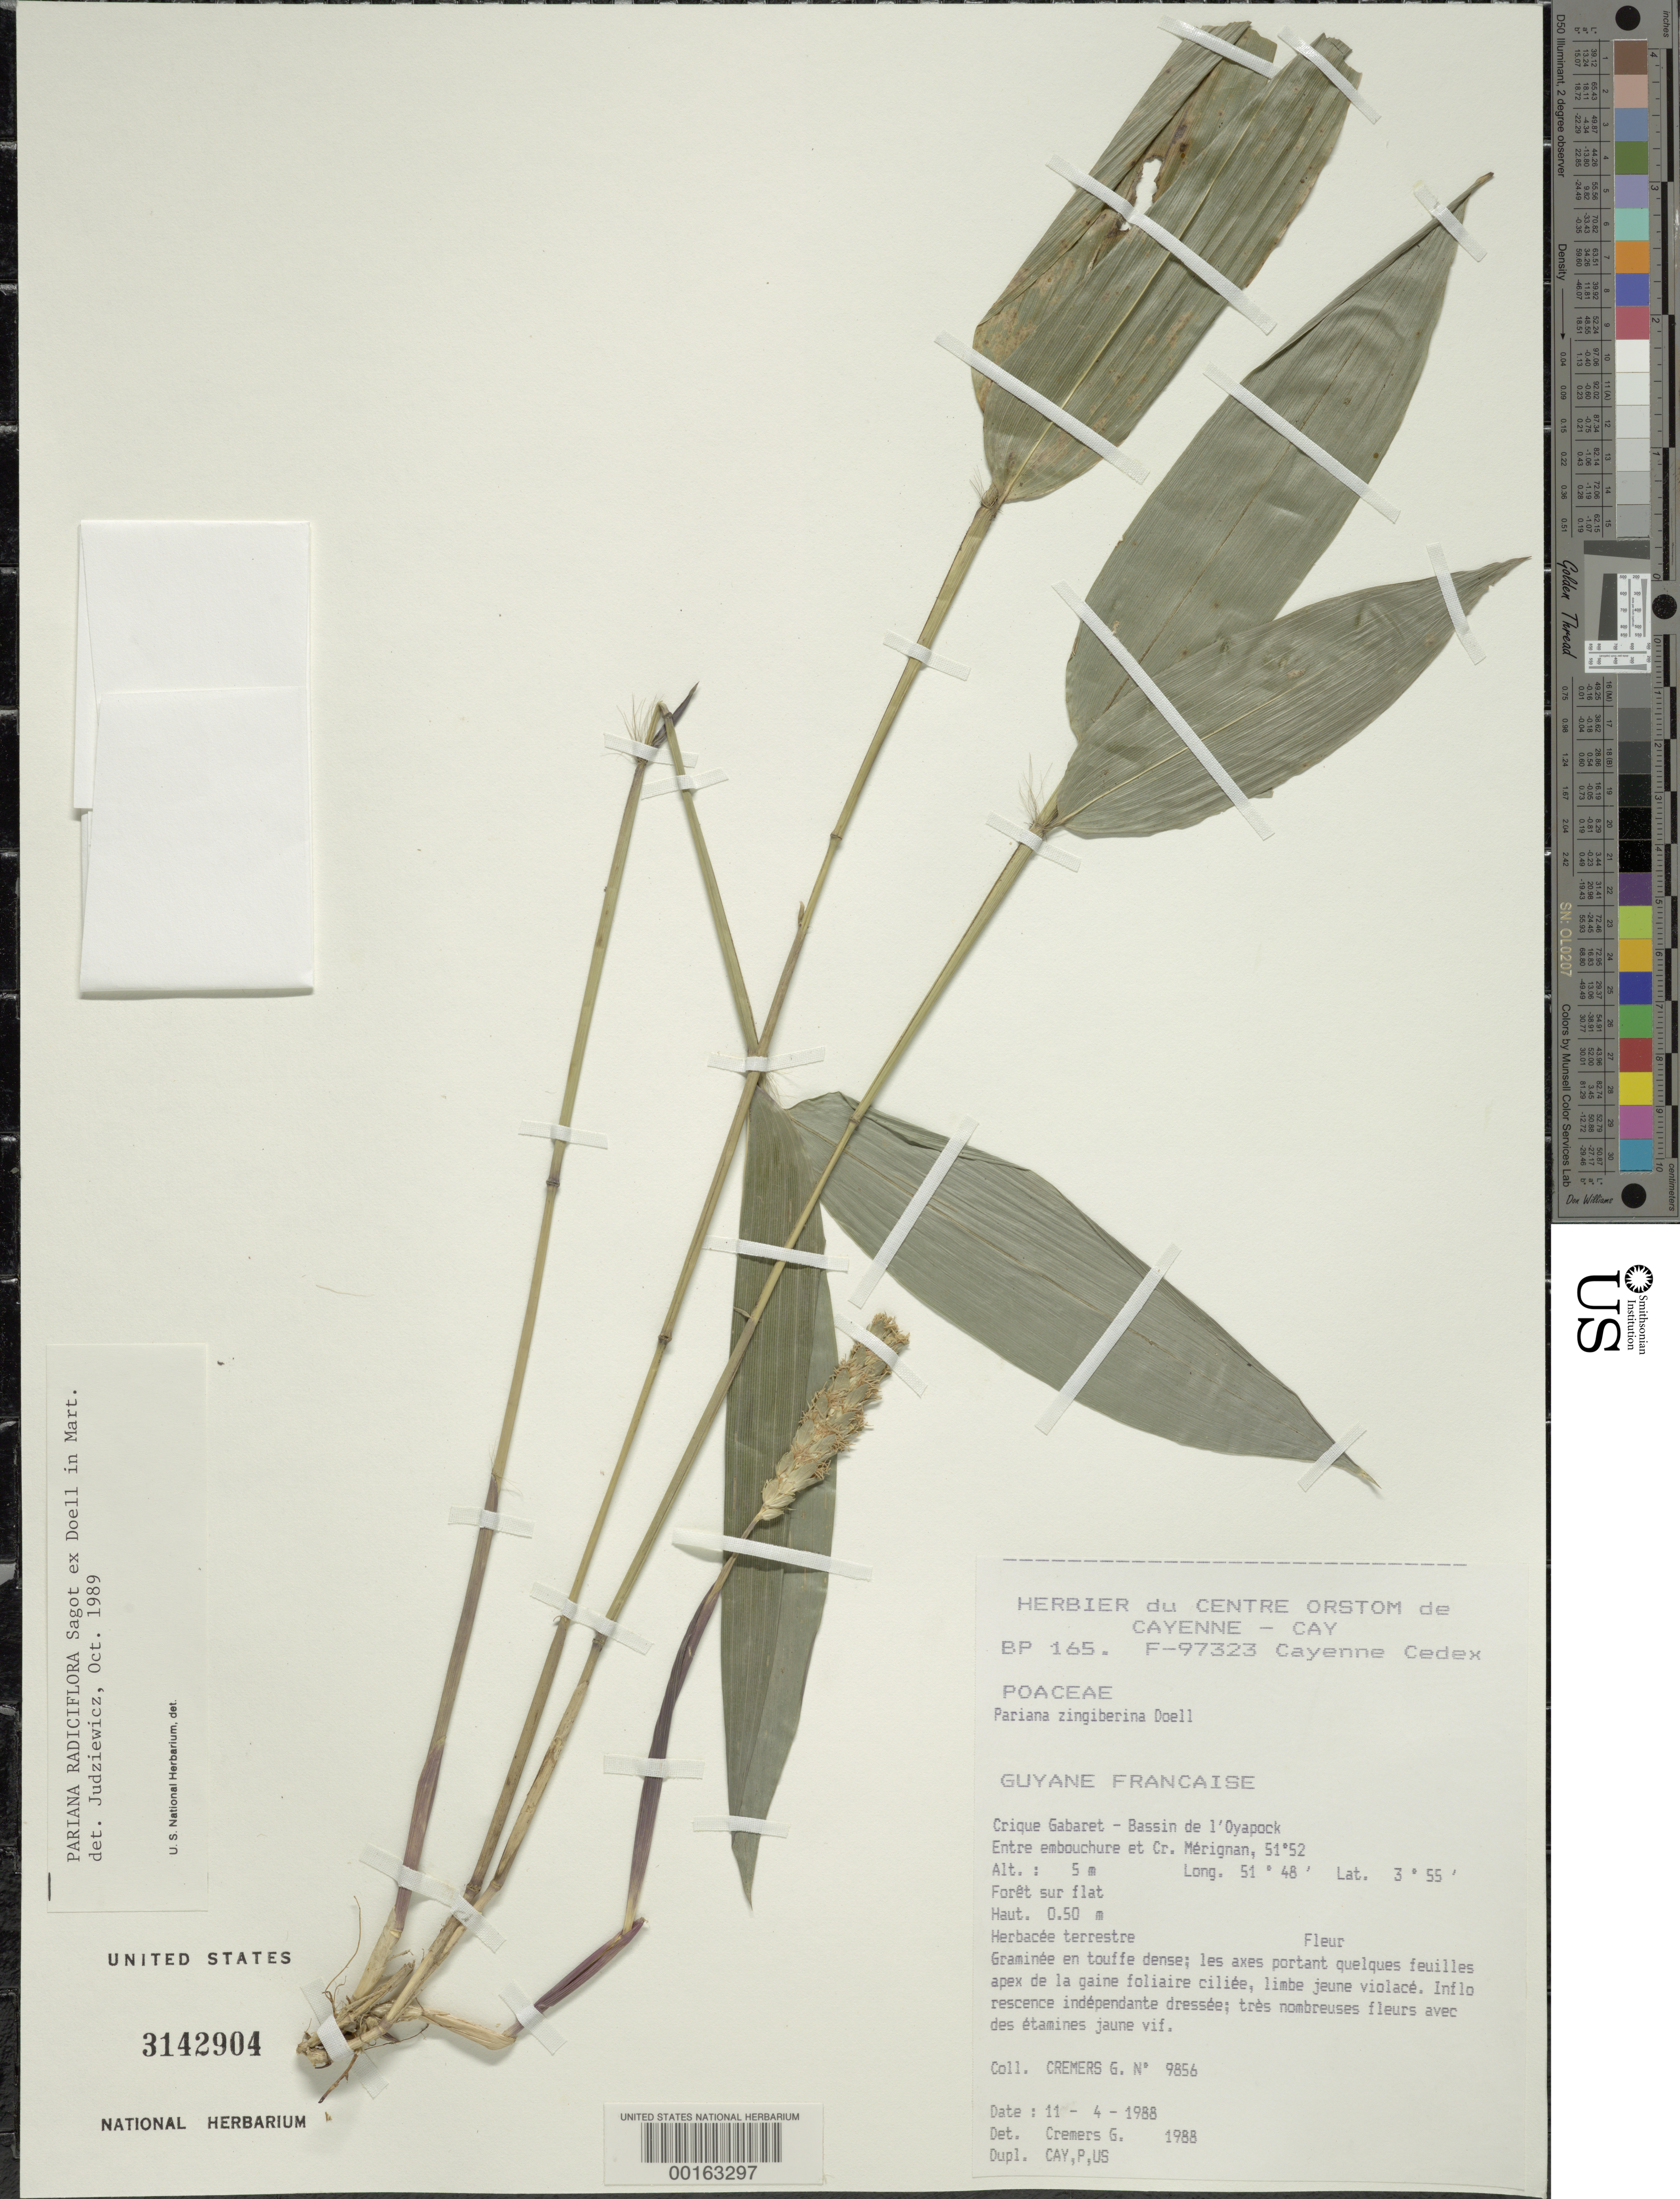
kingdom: Plantae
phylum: Tracheophyta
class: Liliopsida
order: Poales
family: Poaceae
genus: Pariana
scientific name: Pariana radiciflora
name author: Sagot ex Döll in Mart.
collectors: G. Cremers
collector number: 9856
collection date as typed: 11 Apr 1988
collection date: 1988-04-11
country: Guyana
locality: Oyapock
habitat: Forest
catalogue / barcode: US 3142904